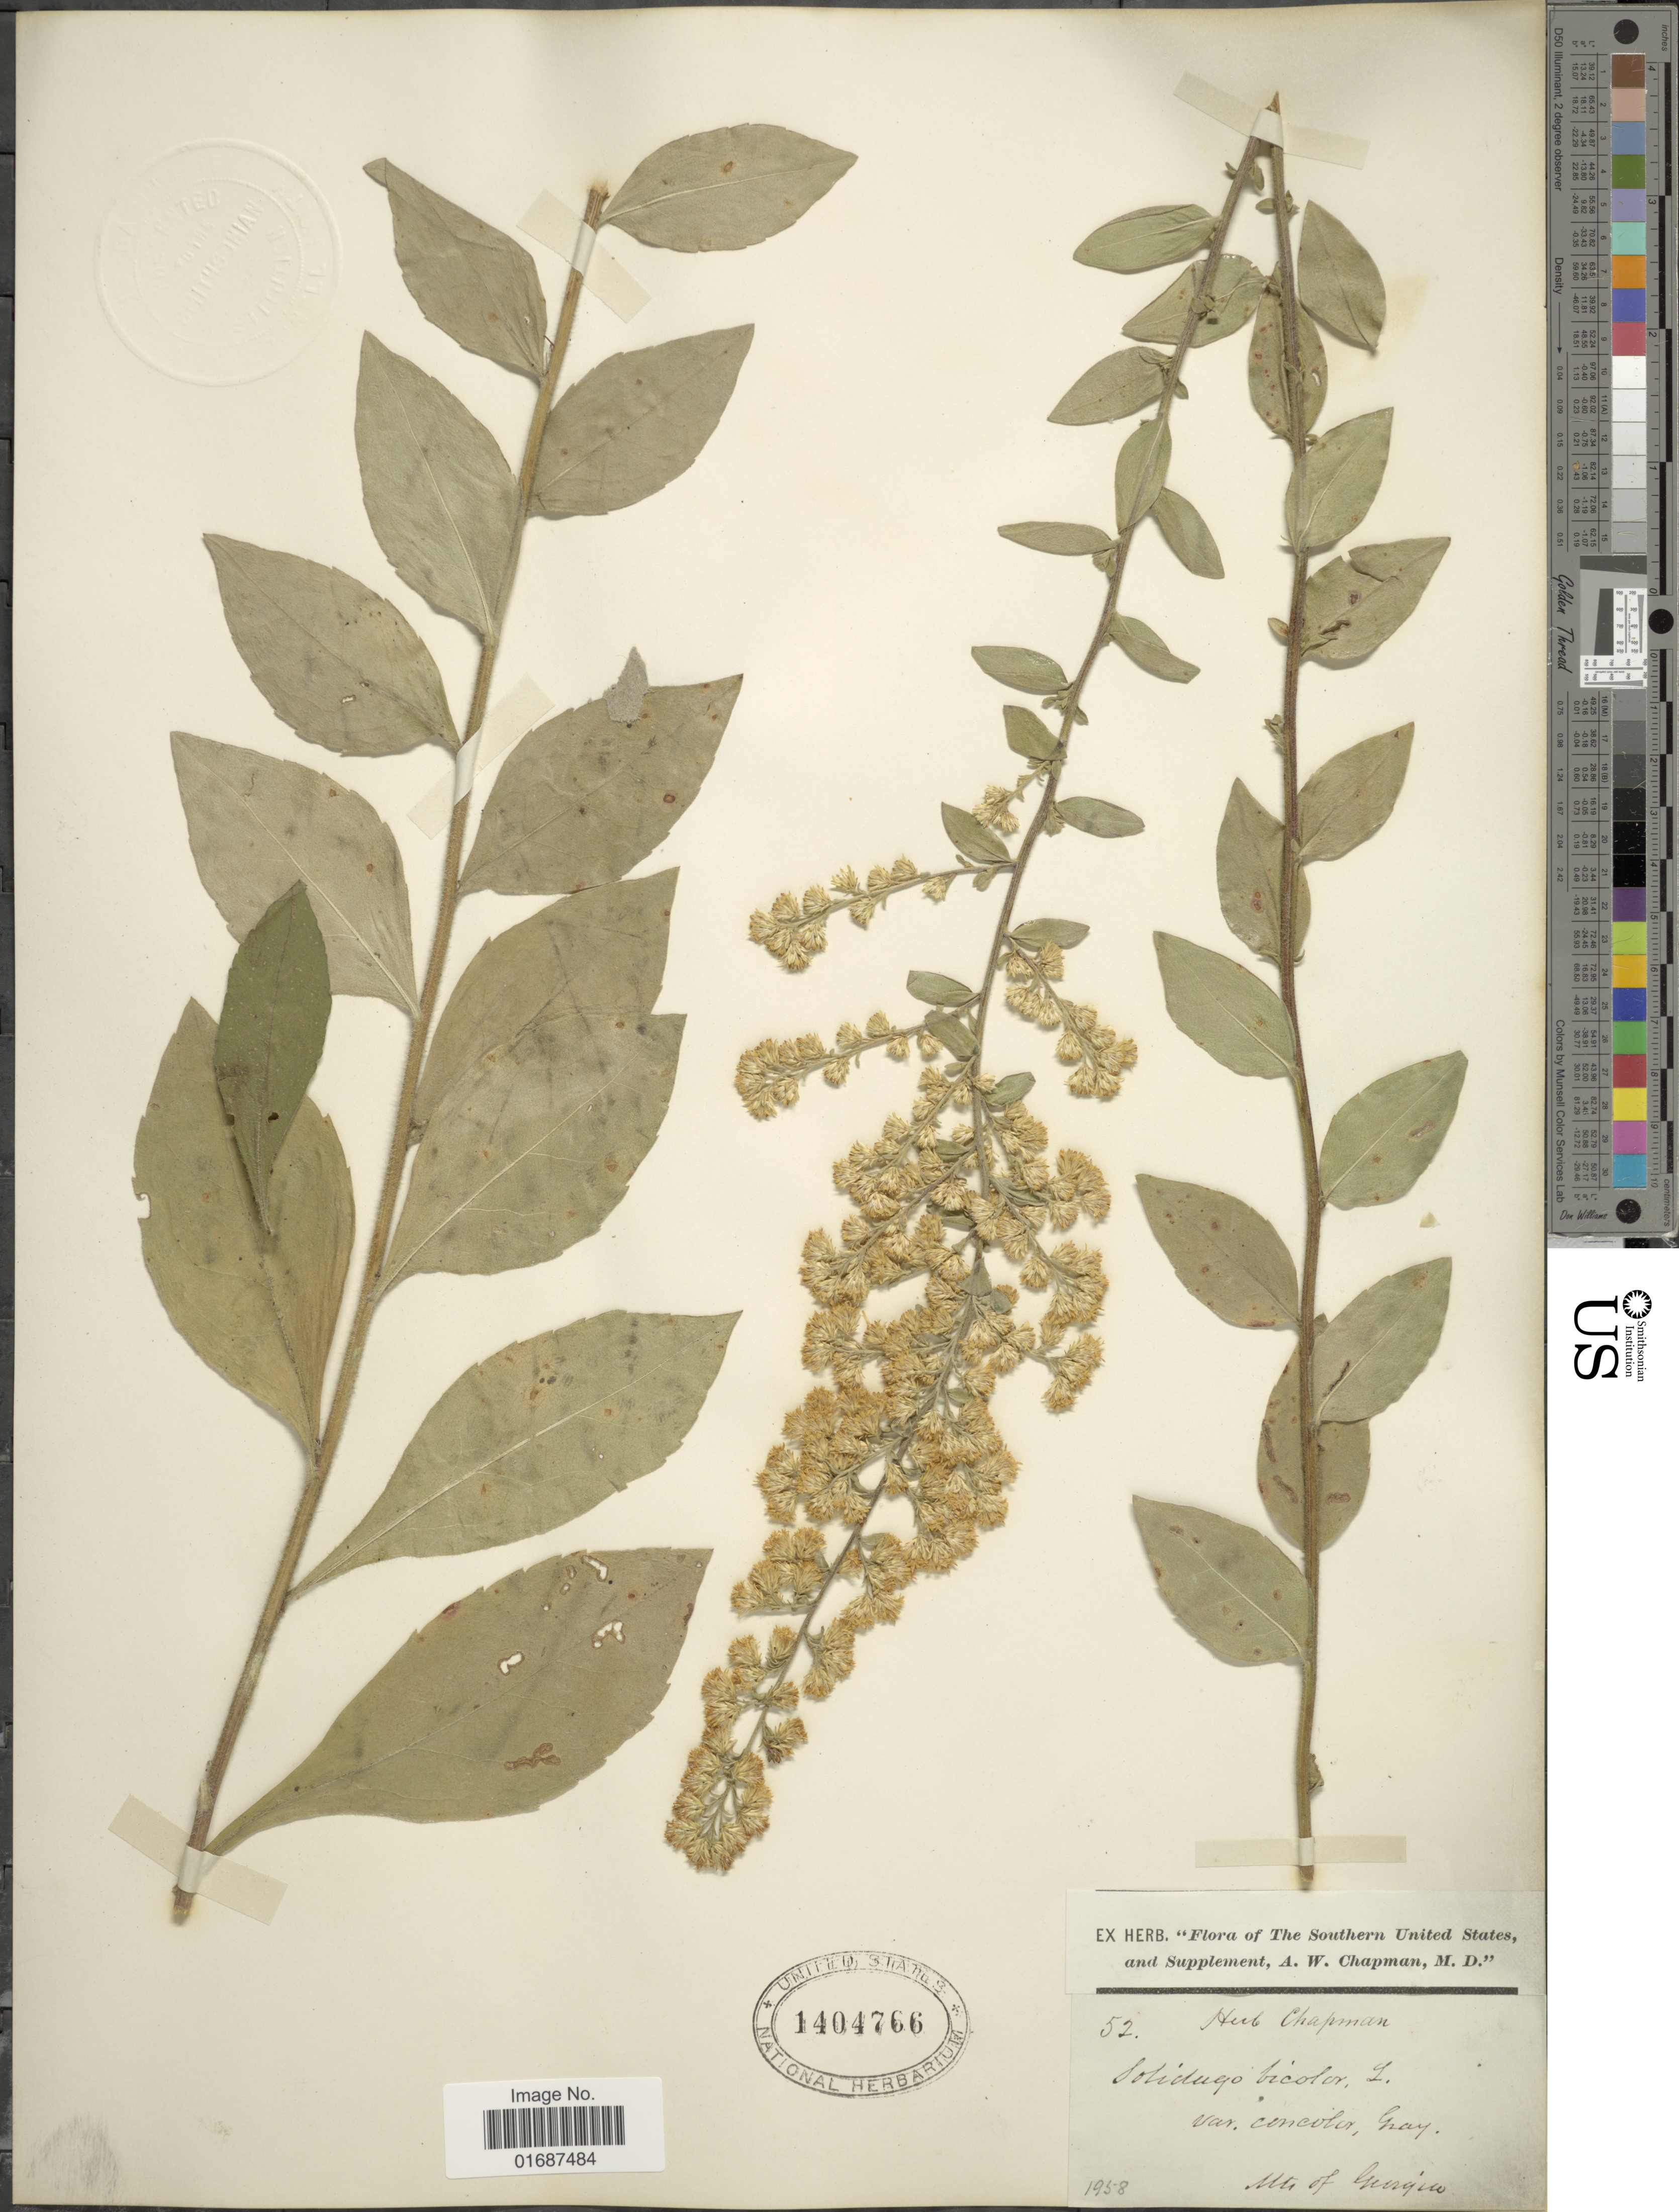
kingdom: Plantae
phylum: Tracheophyta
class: Magnoliopsida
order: Asterales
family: Asteraceae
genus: Solidago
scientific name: Solidago hispida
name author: Muhl. ex Willd.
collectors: ex herb. A.W. Chapman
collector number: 52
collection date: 1958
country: United States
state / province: Georgia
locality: Southern United States, and Supplement. Mts of Georgia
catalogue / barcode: US 1404766